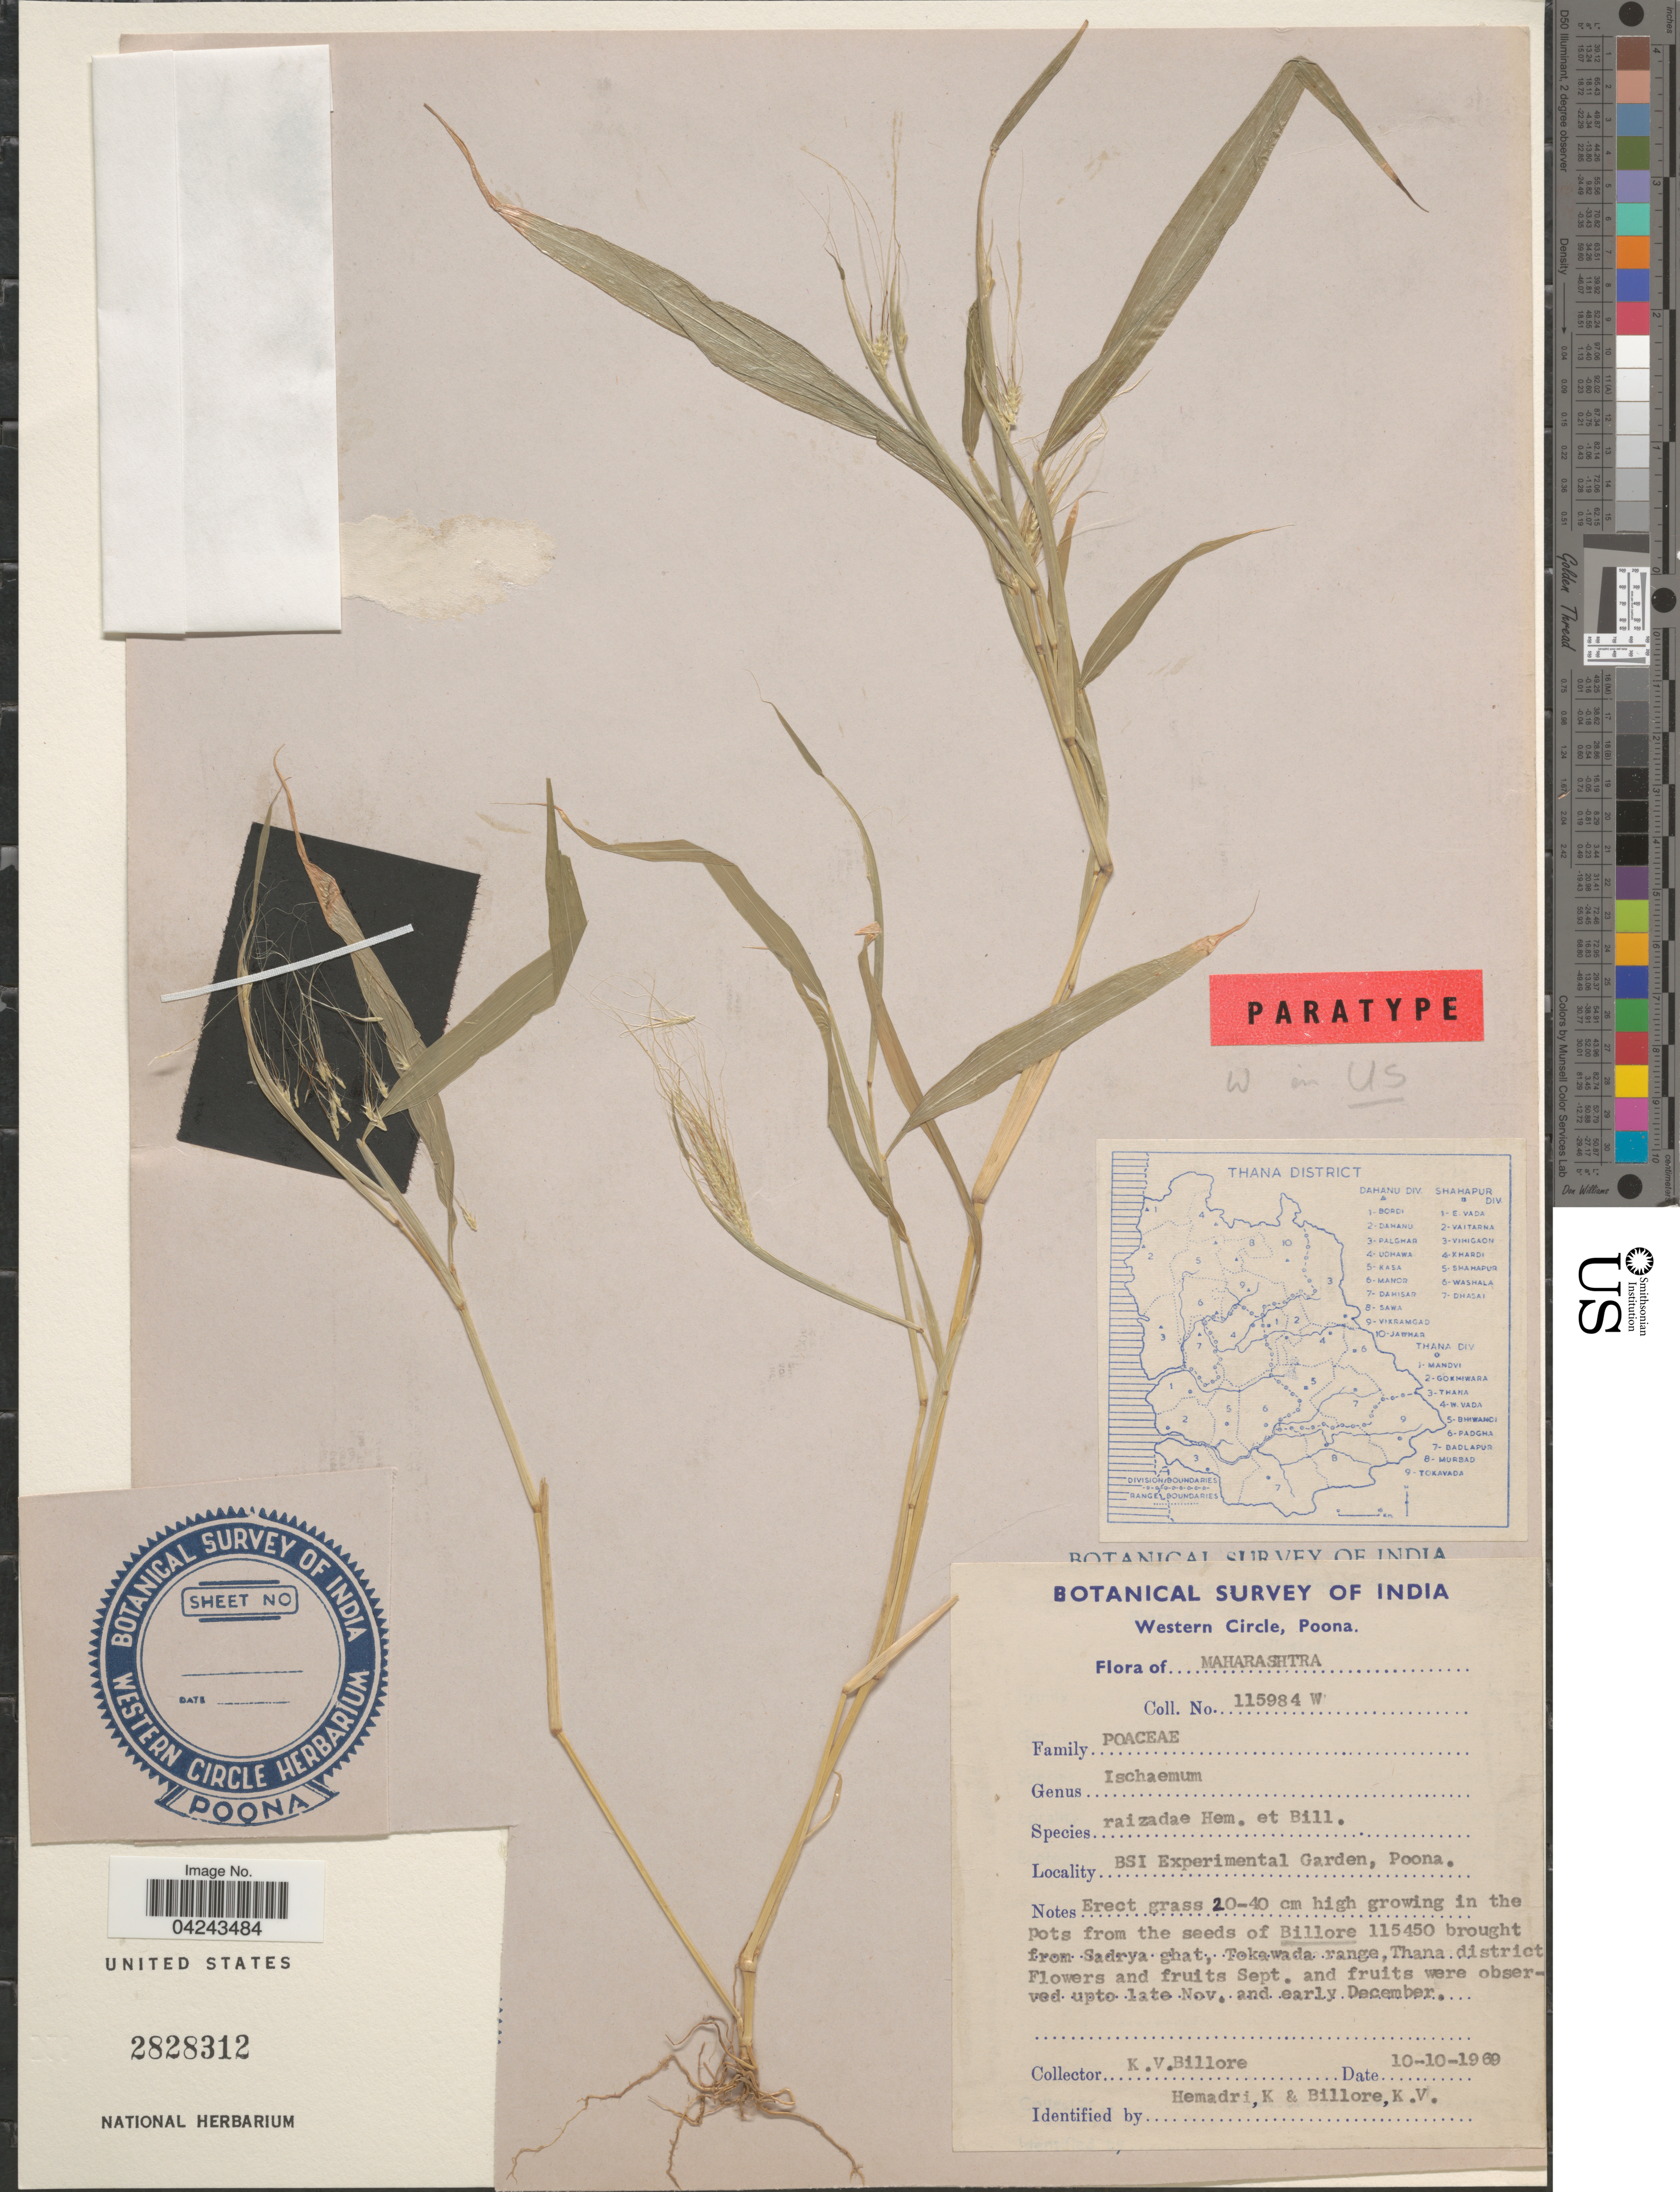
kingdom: Plantae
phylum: Tracheophyta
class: Liliopsida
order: Poales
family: Poaceae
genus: Ischaemum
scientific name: Ischaemum kingii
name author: Hook. f.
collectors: K. Billore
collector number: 115984 W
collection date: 1969-10-10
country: India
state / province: Maharashtra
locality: Botanical Survey of India. Western Circle, Poona. BSI Experimental Garden, Poona.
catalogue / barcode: US 2828312